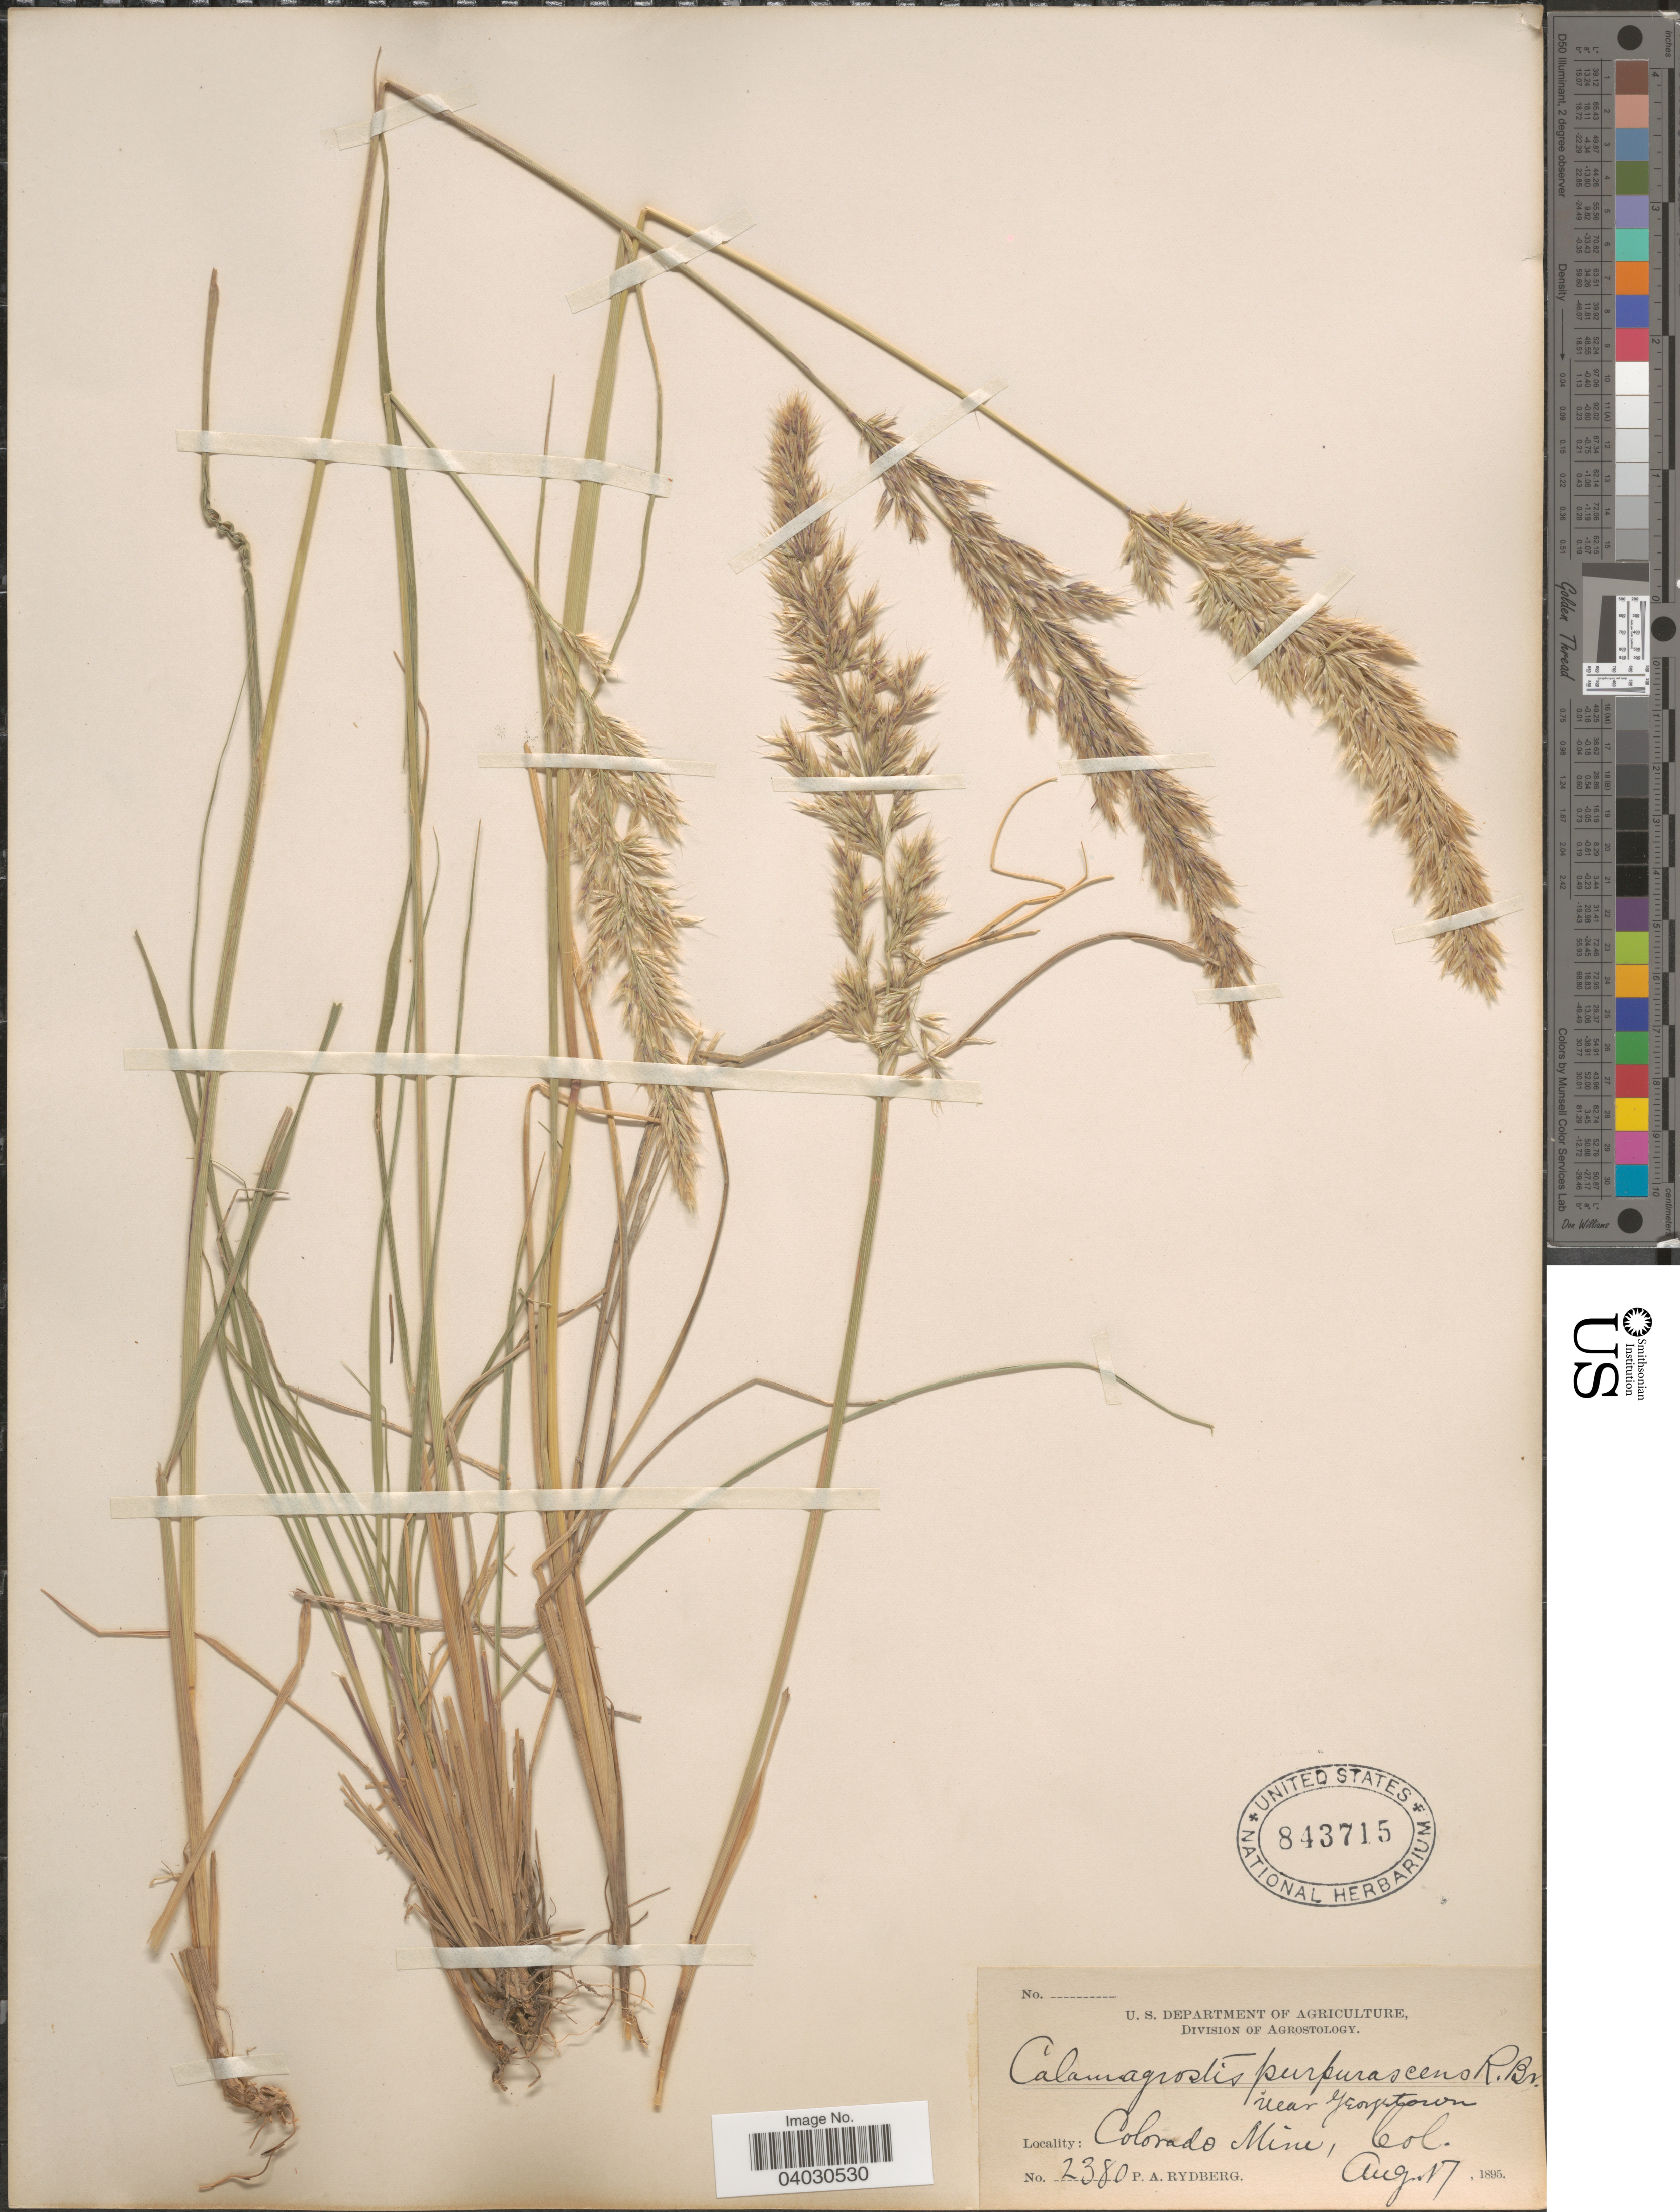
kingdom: Plantae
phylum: Tracheophyta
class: Liliopsida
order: Poales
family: Poaceae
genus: Calamagrostis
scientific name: Calamagrostis purpurascens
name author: R. Br.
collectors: P. A. Rydberg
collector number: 2380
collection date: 1895-08-17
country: United States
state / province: Colorado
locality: Near Georgetown. Colorado Mine.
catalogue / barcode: US 843715